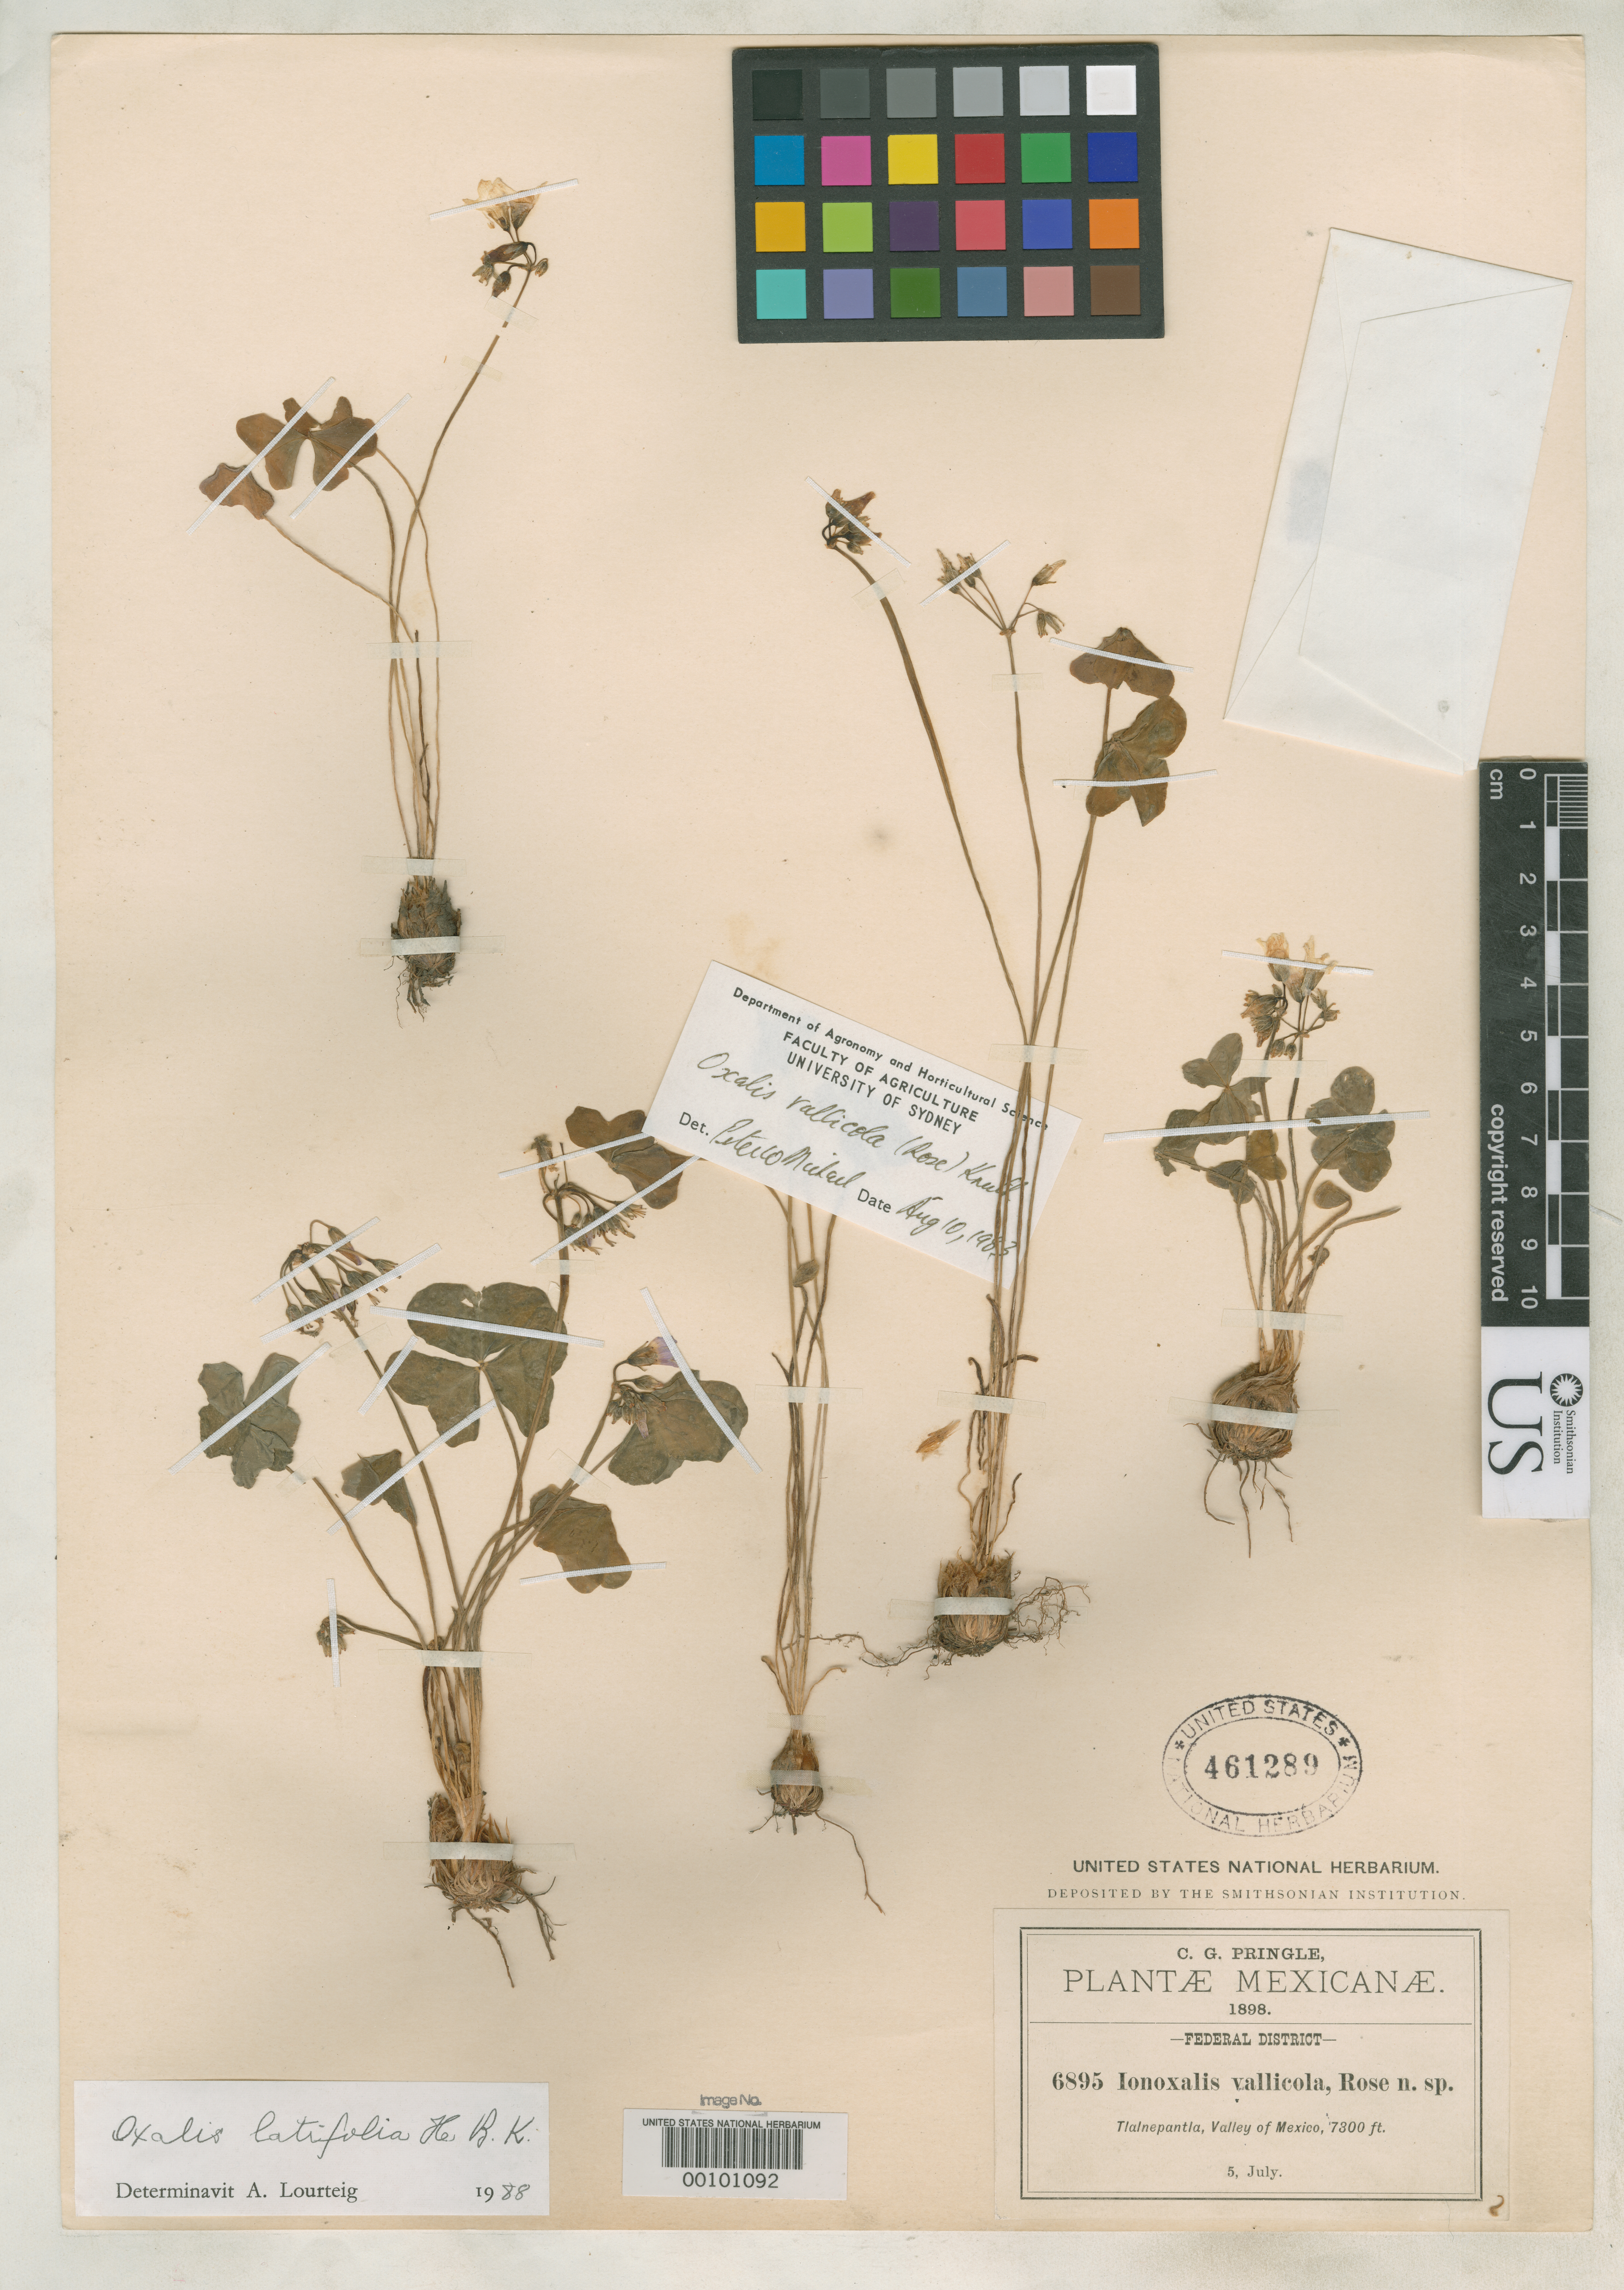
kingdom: Plantae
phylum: Tracheophyta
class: Magnoliopsida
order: Oxalidales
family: Oxalidaceae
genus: Ionoxalis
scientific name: Ionoxalis vallicola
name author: Rose in Small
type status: Holotype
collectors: C. G. Pringle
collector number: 6895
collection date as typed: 05 Jul 1898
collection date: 1898-07-05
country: Mexico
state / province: Distrito Federal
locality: Tlalnepantla, Valley of Mexico.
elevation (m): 2225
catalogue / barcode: US 461289